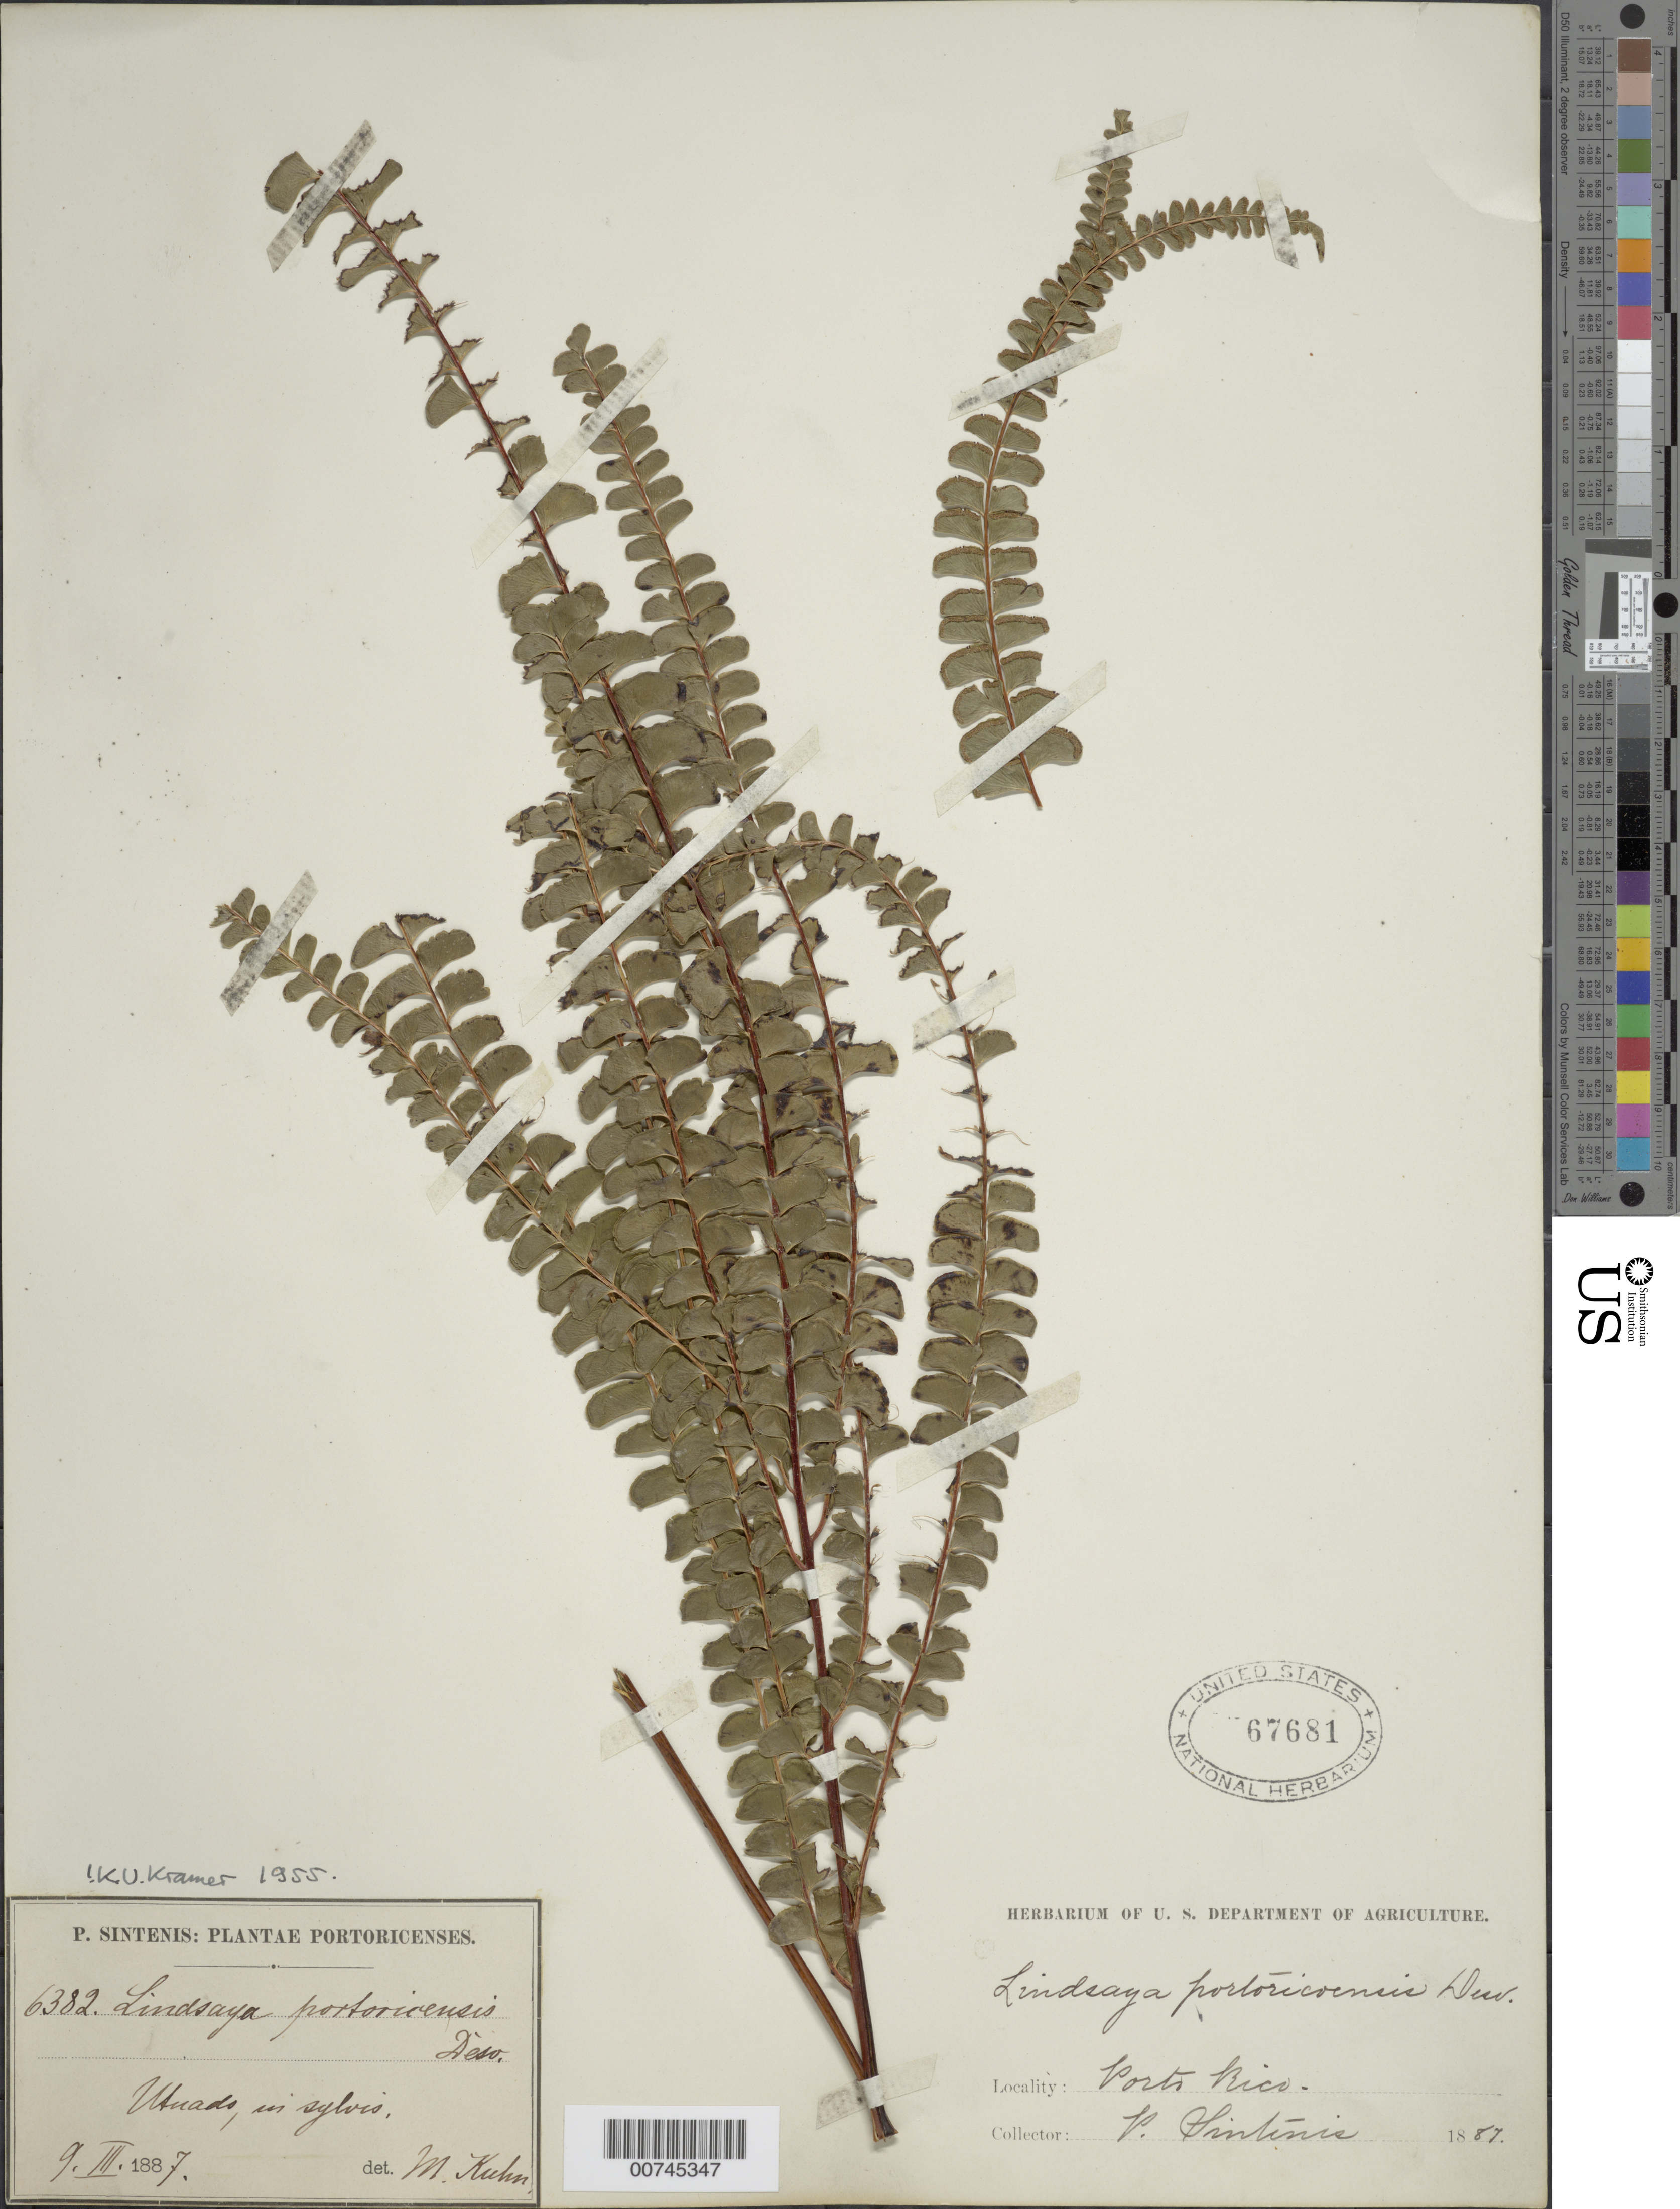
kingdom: Plantae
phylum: Tracheophyta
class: Polypodiopsida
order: Polypodiales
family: Lindsaeaceae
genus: Lindsaea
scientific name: Lindsaea portoricensis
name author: Desv.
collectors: P. Sintenis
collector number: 6382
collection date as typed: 09 Mar 1887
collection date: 1887-03-09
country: Puerto Rico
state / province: Utuado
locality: Utuado, in sylvis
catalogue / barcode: US 67681